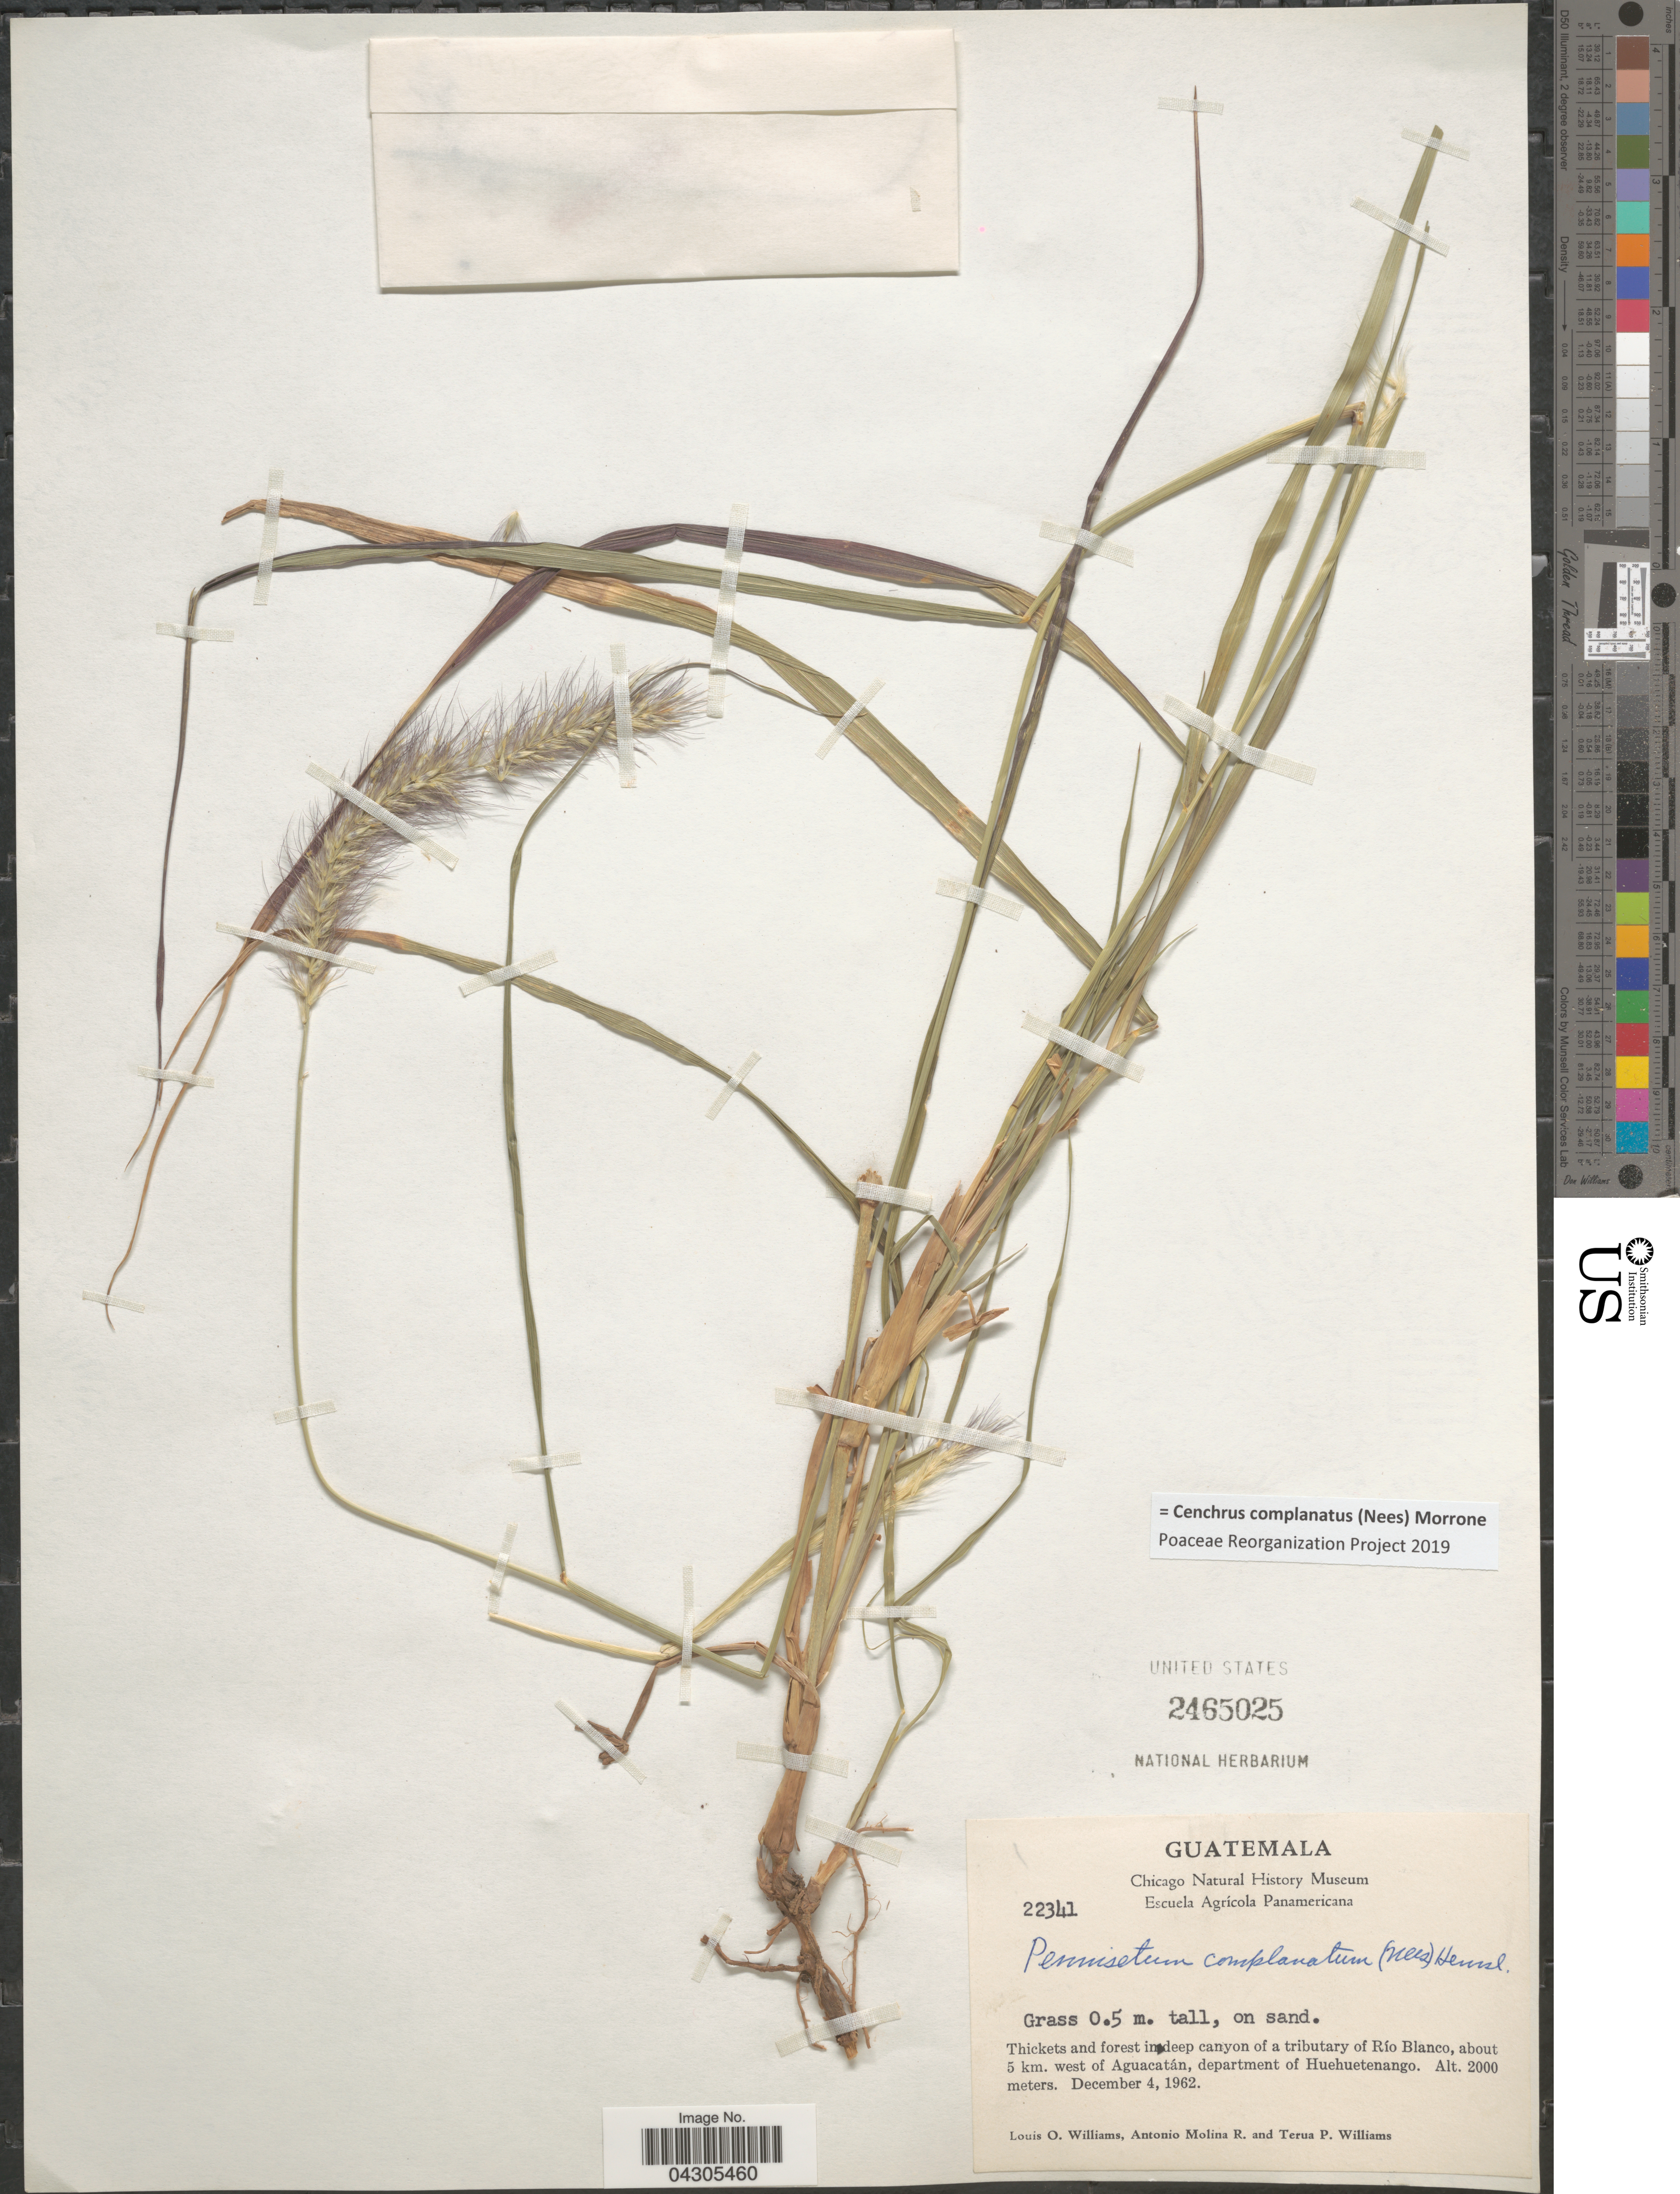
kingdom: Plantae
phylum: Tracheophyta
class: Liliopsida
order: Poales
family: Poaceae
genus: Cenchrus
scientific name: Cenchrus complanatus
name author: (Nees) Morrone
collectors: L. O. Williams, A. Molina R. & T. Williams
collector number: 22341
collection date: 1962-12-04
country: Guatemala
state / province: Huehuetenango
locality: Thickets and forest in deep canyon of a tributary of Río Blanco, about 5 km. west of Aguacatán, department of Huehuetenango.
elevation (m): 2000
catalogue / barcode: US 2465025